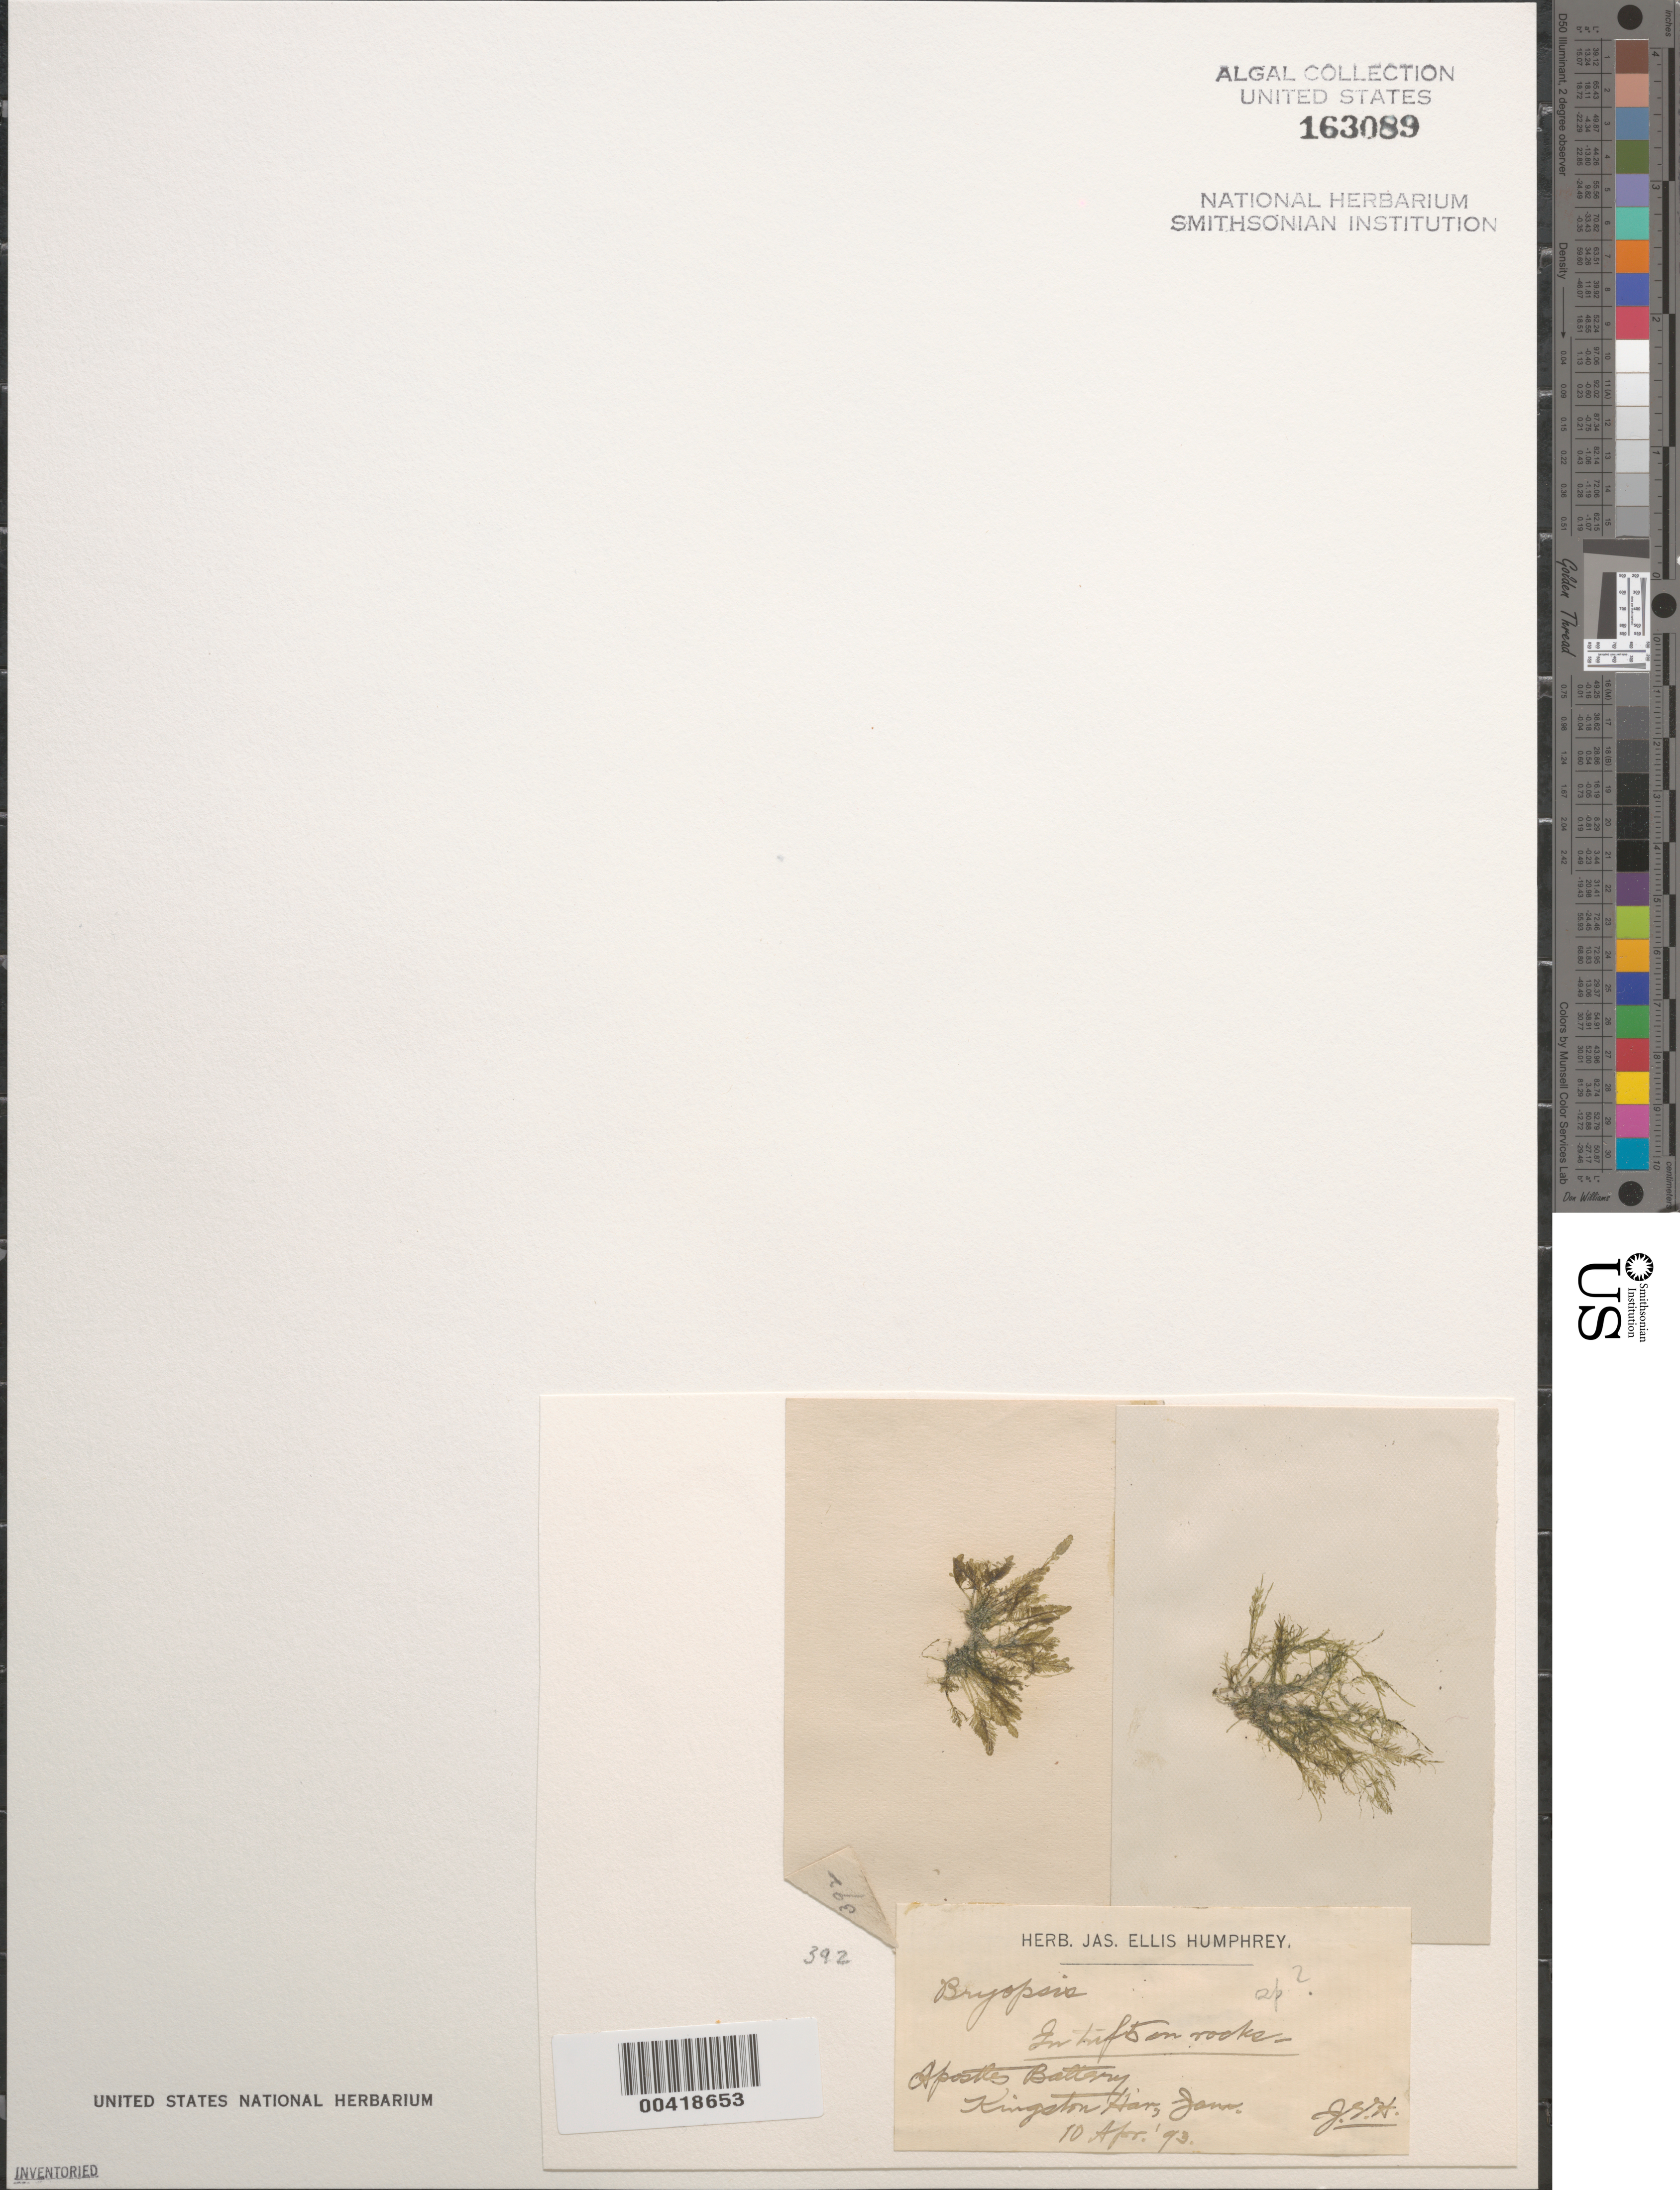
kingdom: Plantae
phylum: Chlorophyta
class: Ulvophyceae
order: Bryopsidales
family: Bryopsidaceae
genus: Bryopsis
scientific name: Bryopsis sp.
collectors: J. Humphrey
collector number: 392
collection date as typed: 10 Apr 1893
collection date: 1893-04-10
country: Jamaica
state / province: Kingston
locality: Kingston harbor, apostles battery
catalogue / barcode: US 163089